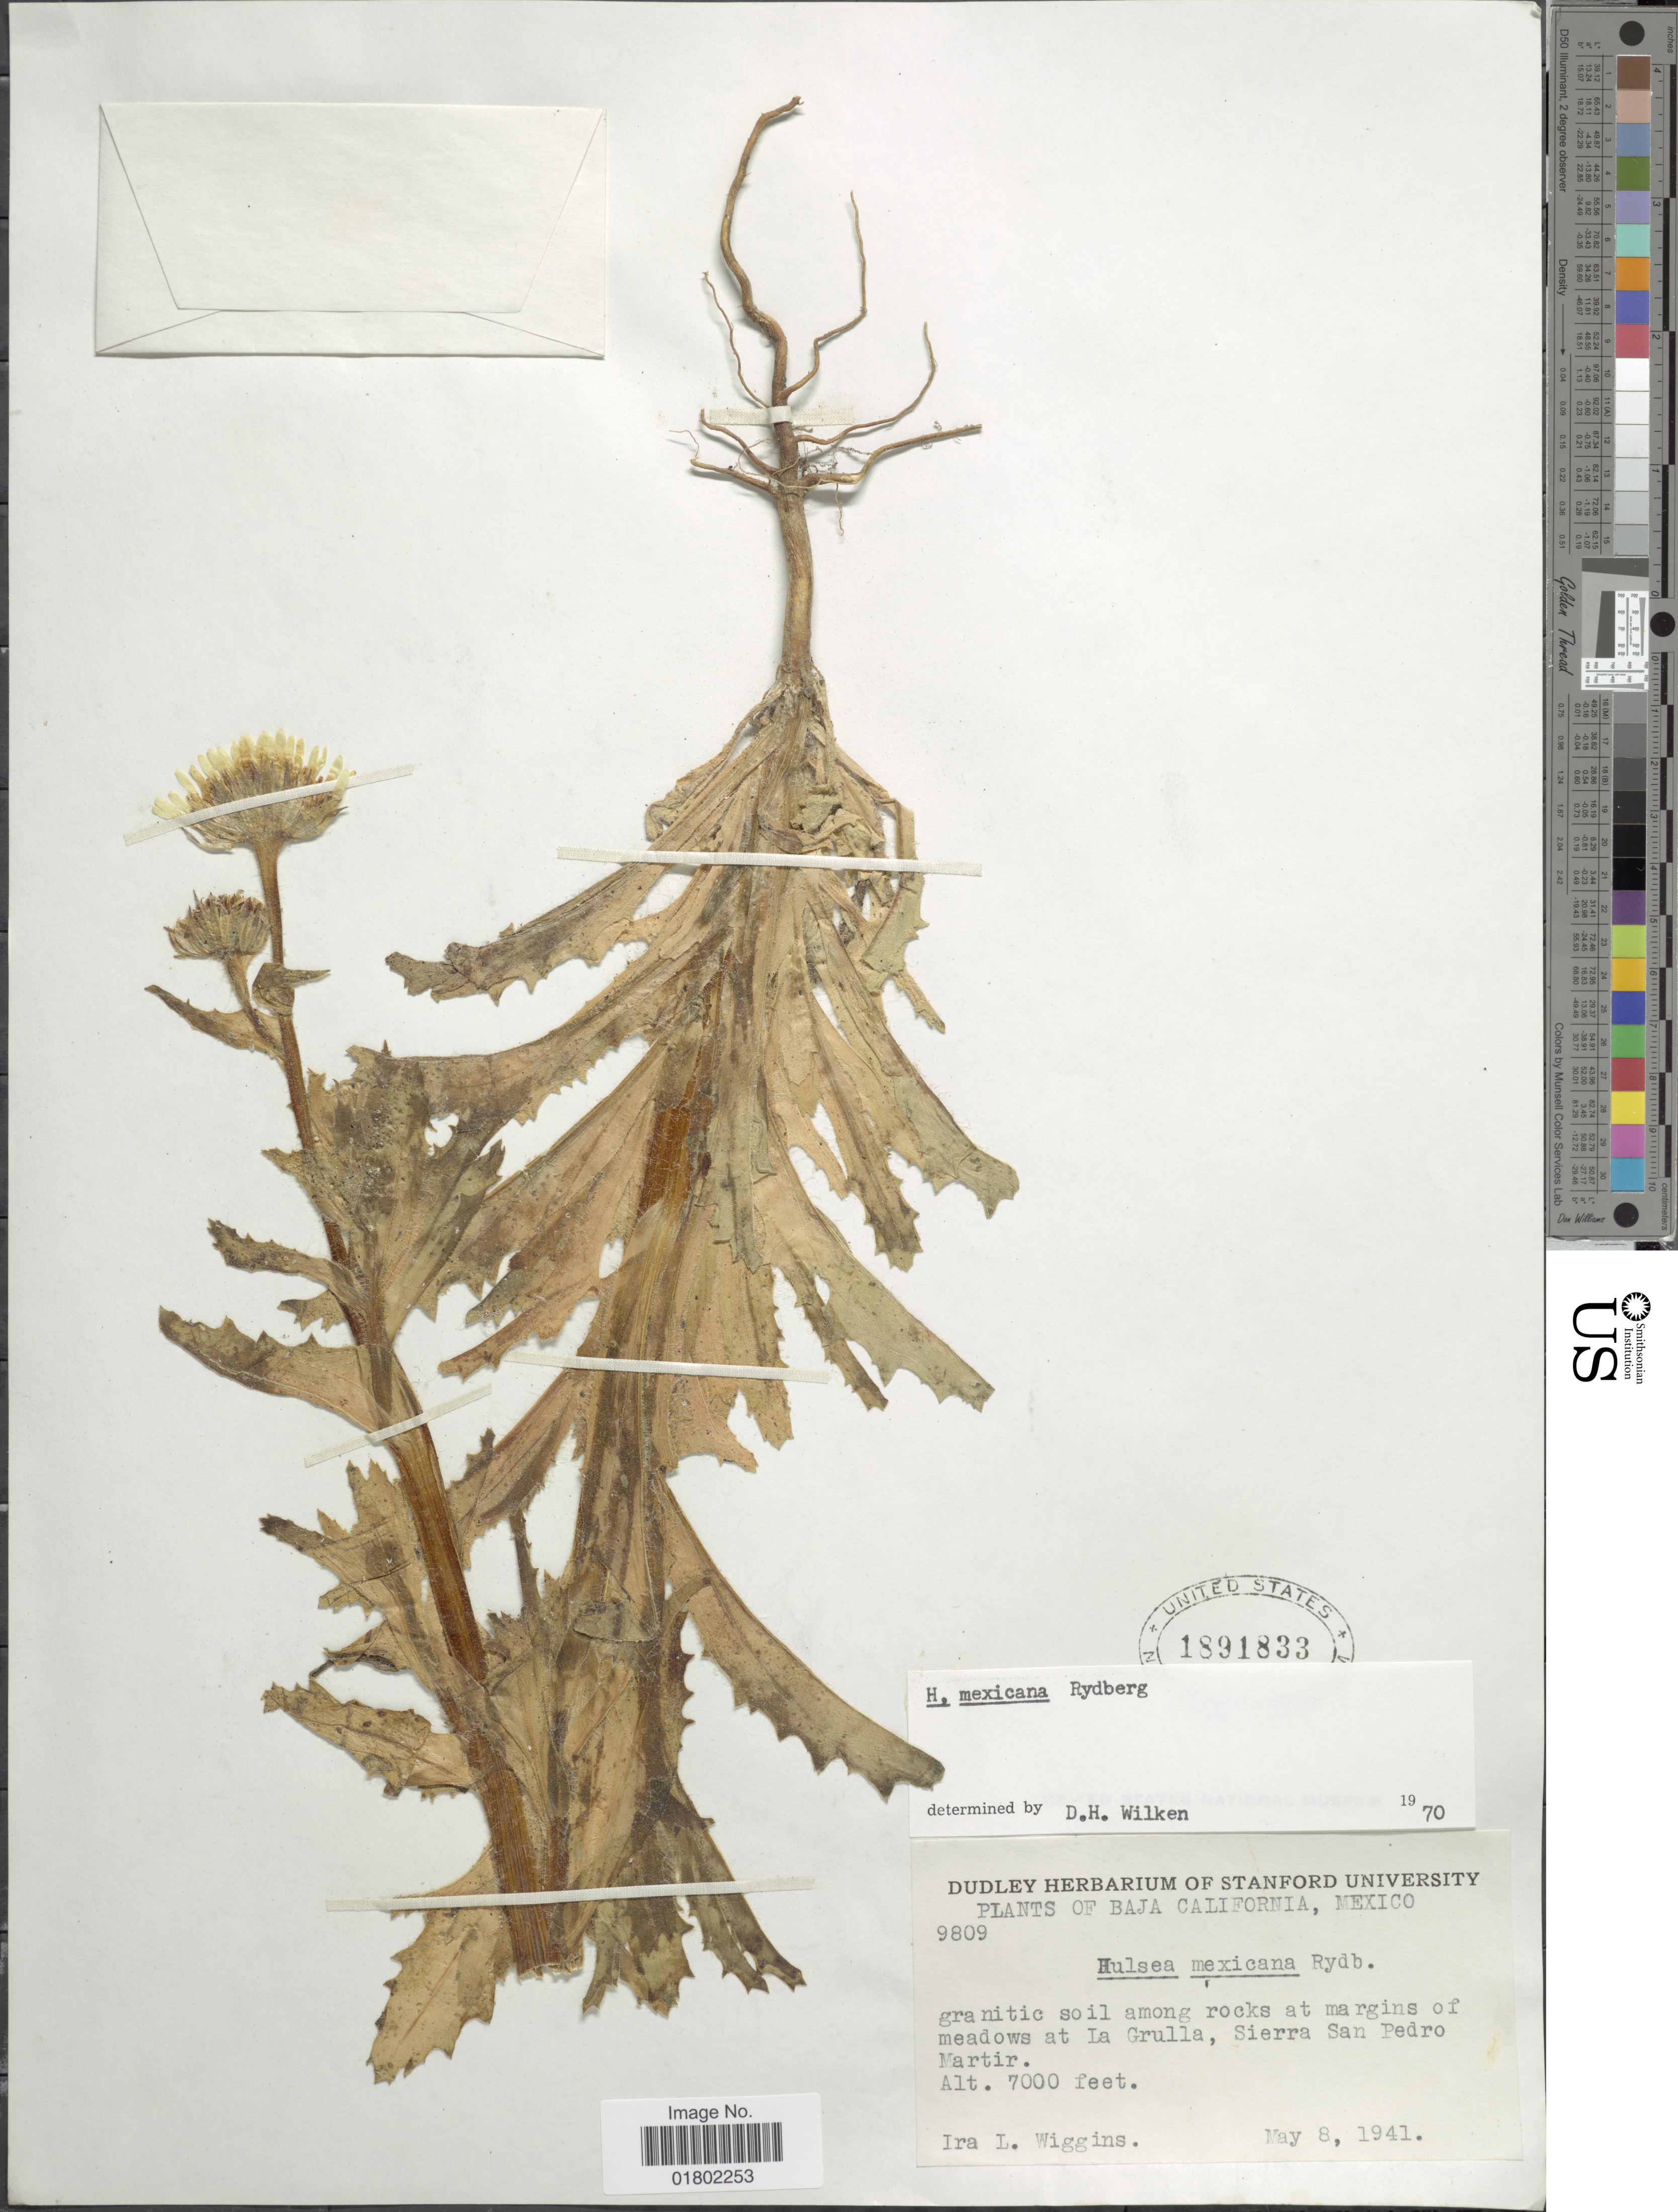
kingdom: Plantae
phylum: Tracheophyta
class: Magnoliopsida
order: Asterales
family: Asteraceae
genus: Hulsea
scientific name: Hulsea mexicana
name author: Rydb.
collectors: I. L. Wiggins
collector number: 9809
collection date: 1941-05-08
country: Mexico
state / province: Baja California Norte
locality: Among rocks at margins of meadows at La Grulla, Sierra San Pedro Martir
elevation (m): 2134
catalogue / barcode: US 1891833